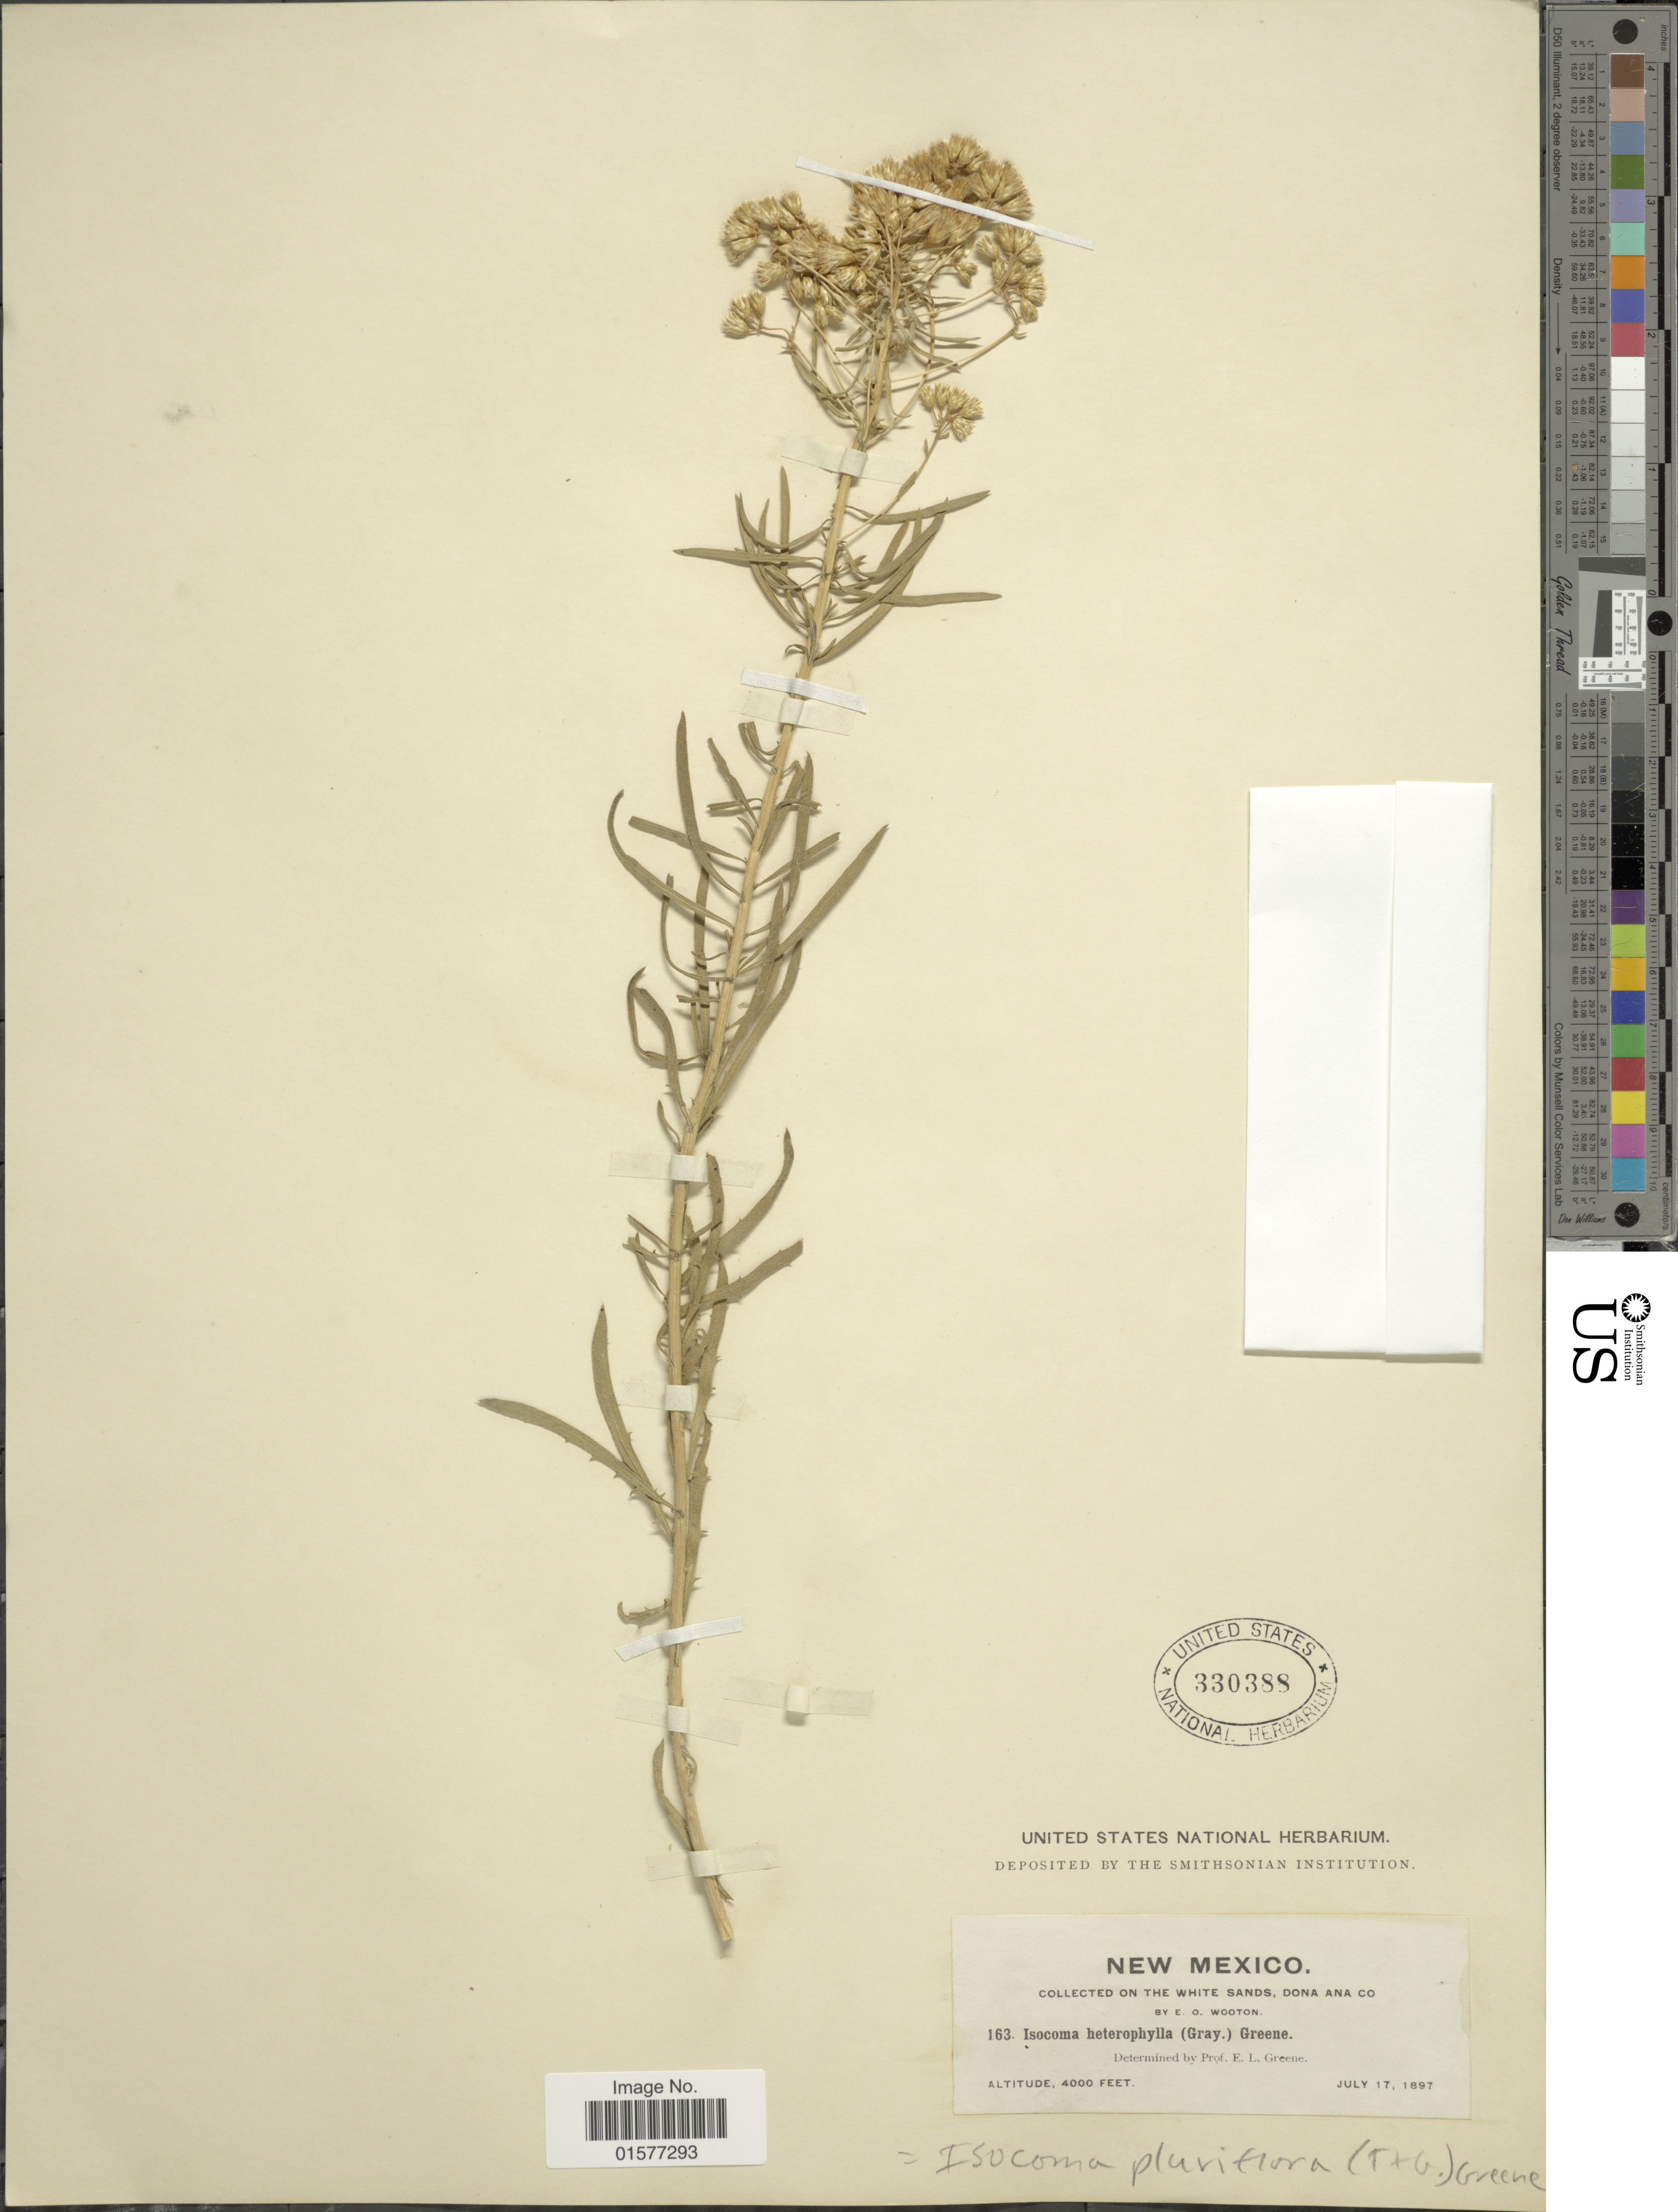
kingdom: Plantae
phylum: Tracheophyta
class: Magnoliopsida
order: Asterales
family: Asteraceae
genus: Isocoma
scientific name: Isocoma pluriflora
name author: (Torr. & A. Gray) Greene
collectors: E. O. Wooton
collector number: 163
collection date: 1897-07-17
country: United States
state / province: New Mexico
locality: Collected on the White Sands, Dona Ana Co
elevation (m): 1219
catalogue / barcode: US 330388